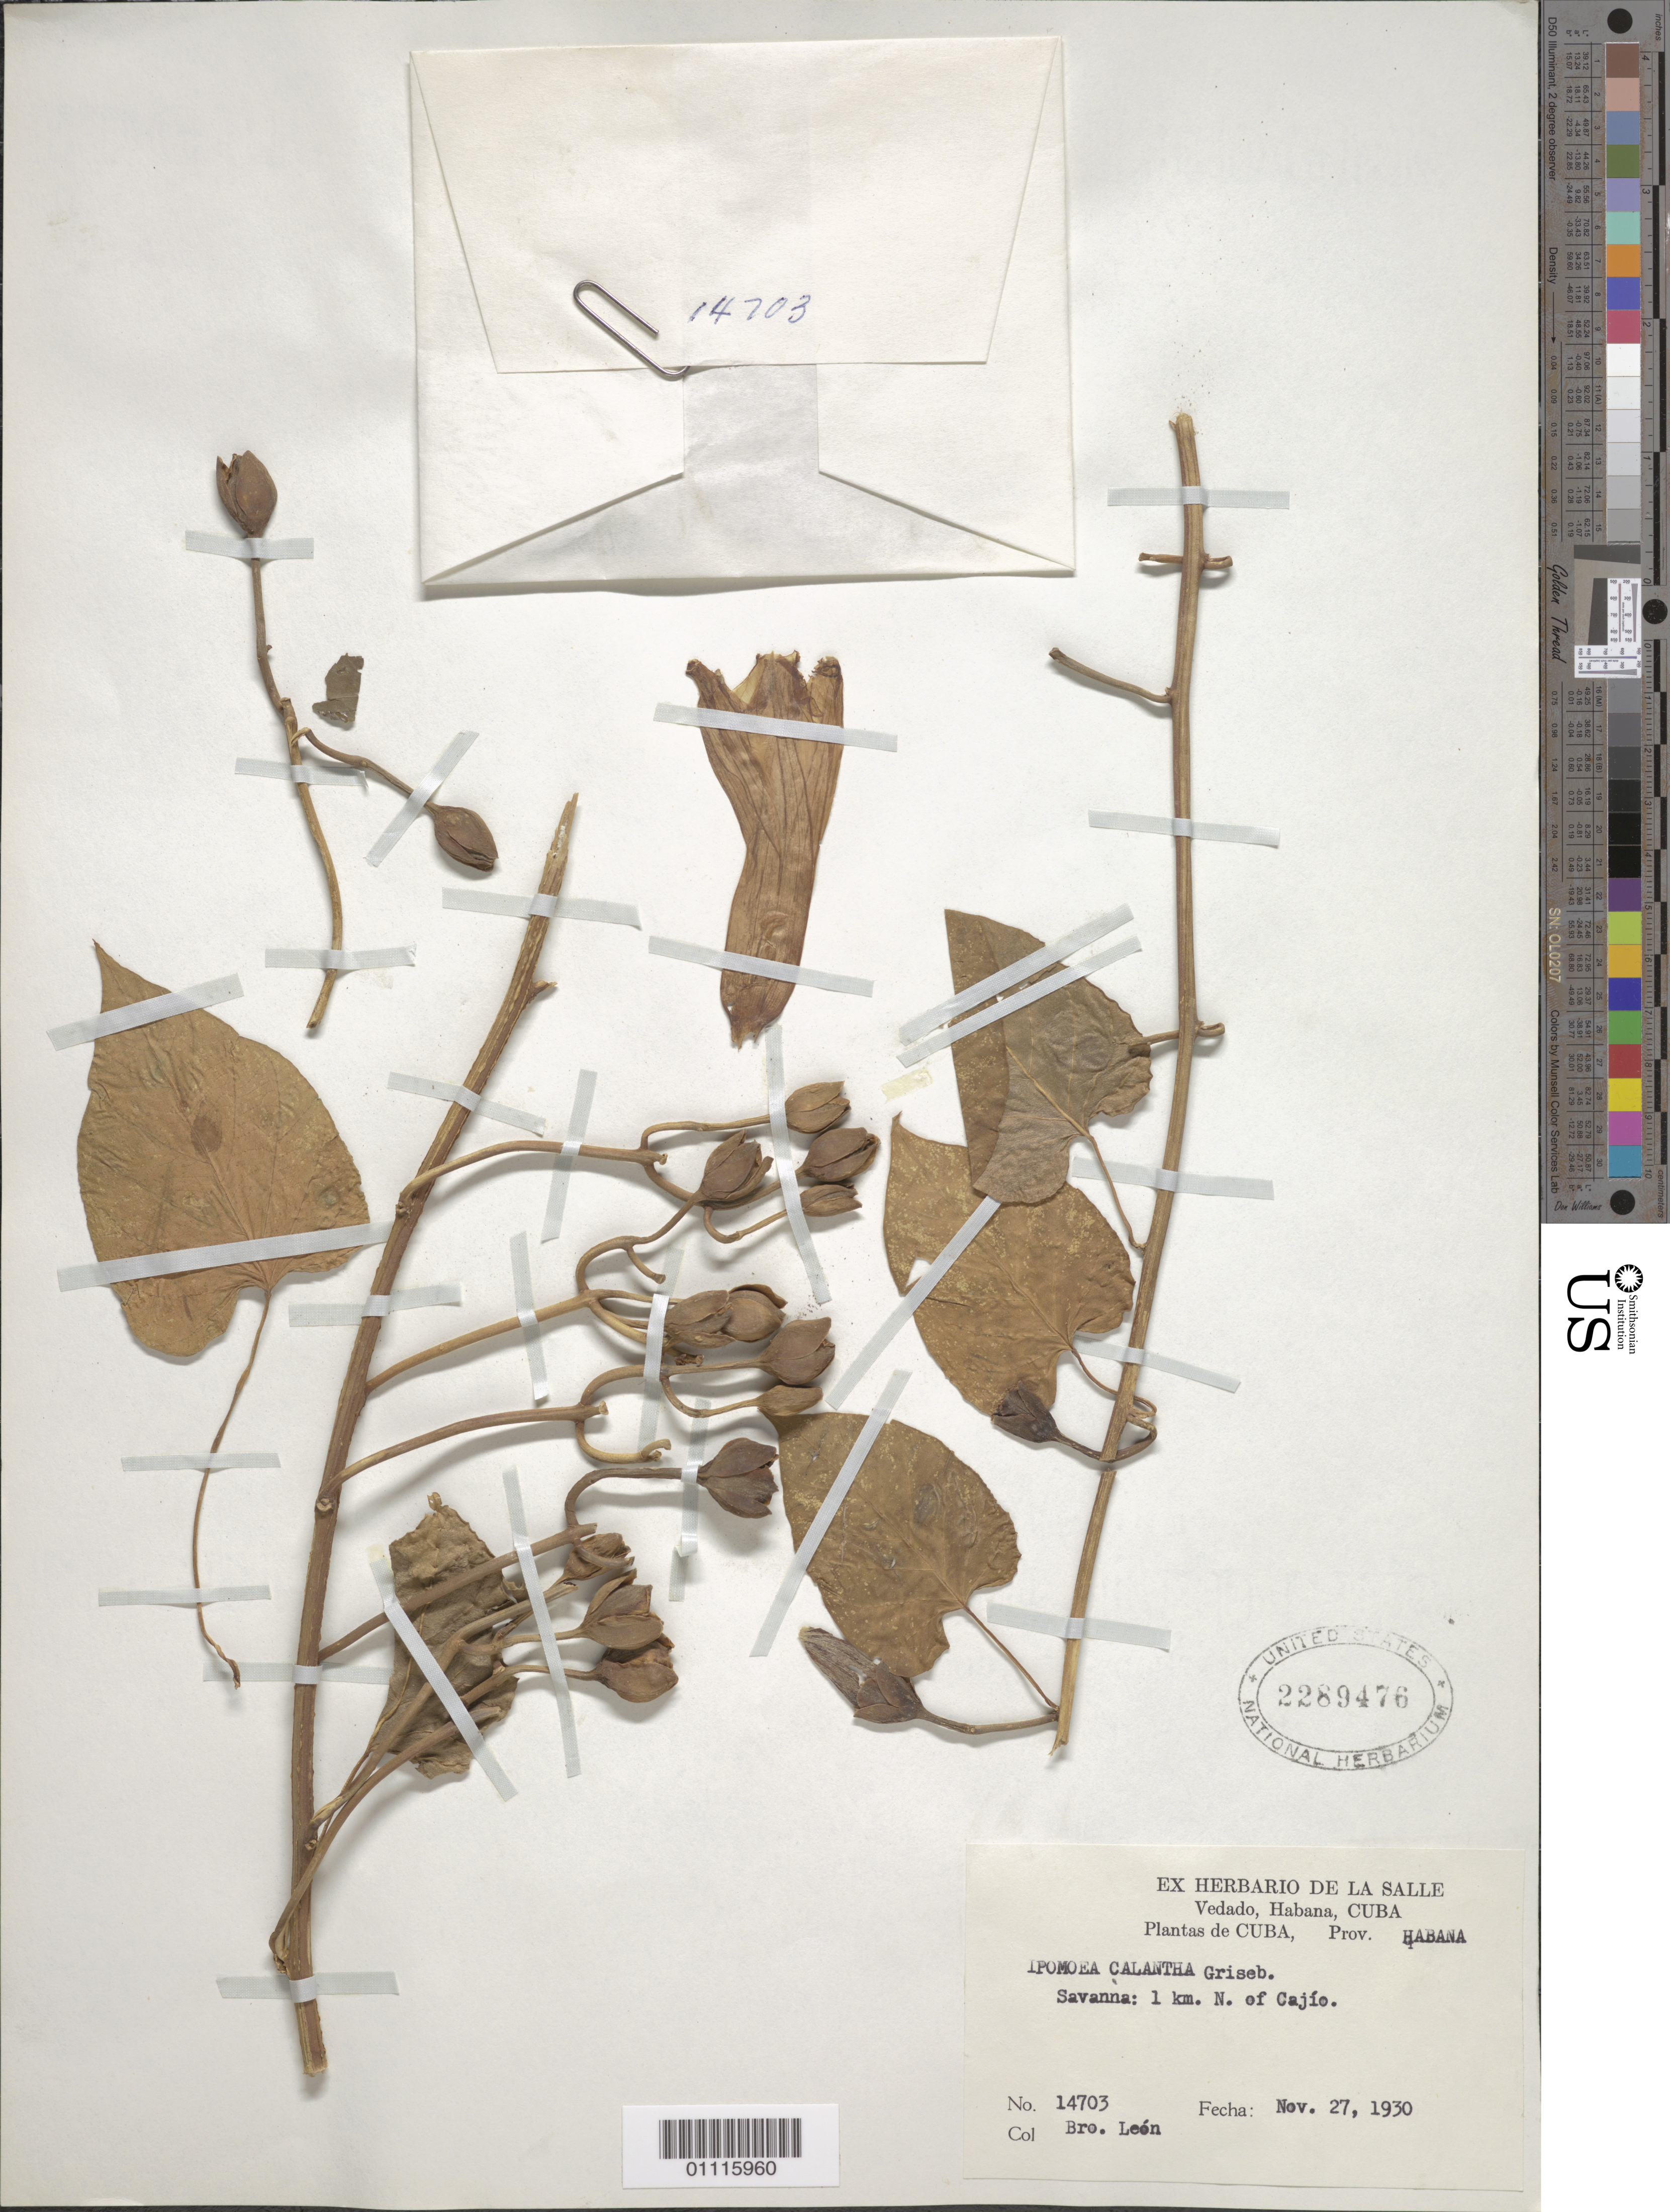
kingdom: Plantae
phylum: Tracheophyta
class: Magnoliopsida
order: Solanales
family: Convolvulaceae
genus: Ipomoea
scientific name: Ipomoea calantha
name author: Griseb.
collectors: Bro. León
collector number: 14703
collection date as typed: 27 Nov 1930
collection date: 1930-11-27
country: Cuba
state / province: La Habana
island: Cuba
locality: Savanna: 1 km N of Cajio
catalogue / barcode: US 2289476